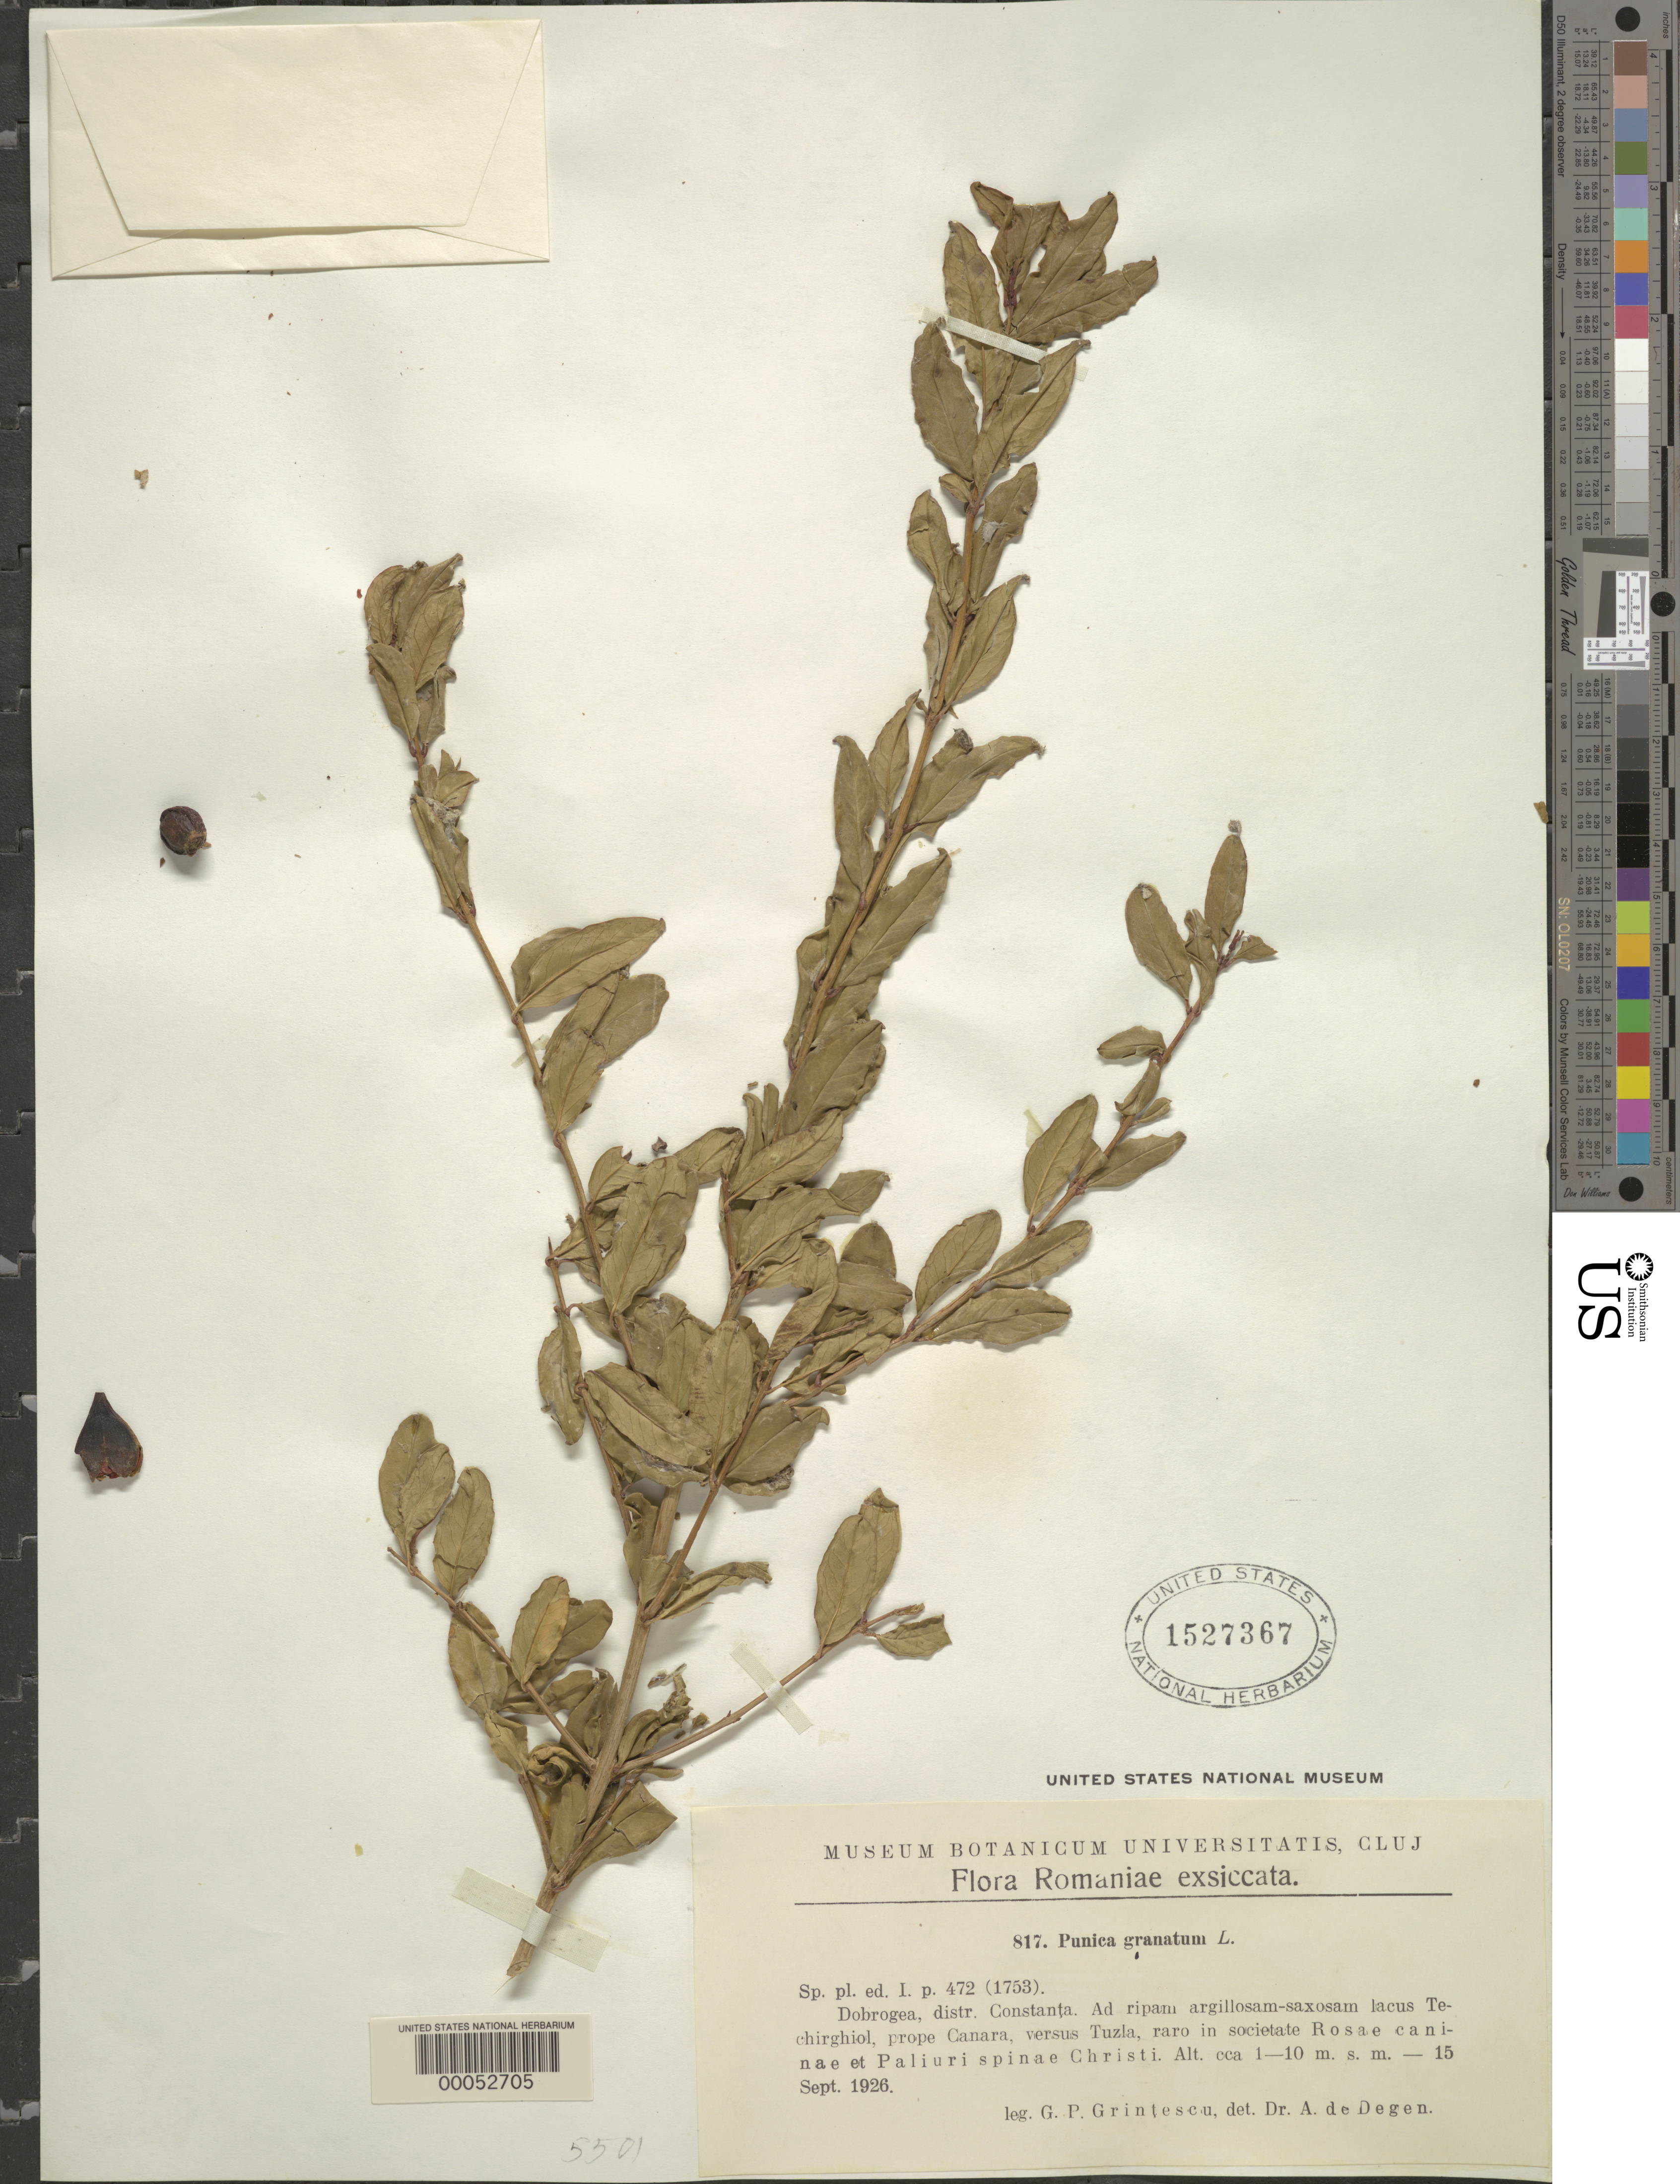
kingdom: Plantae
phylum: Tracheophyta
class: Magnoliopsida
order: Myrtales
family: Lythraceae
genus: Punica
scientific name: Punica granatum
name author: L.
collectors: G. Grintescu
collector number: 817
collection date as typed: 15 Sep 1926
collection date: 1926-09-15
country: Romania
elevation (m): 1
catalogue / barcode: US 1527367